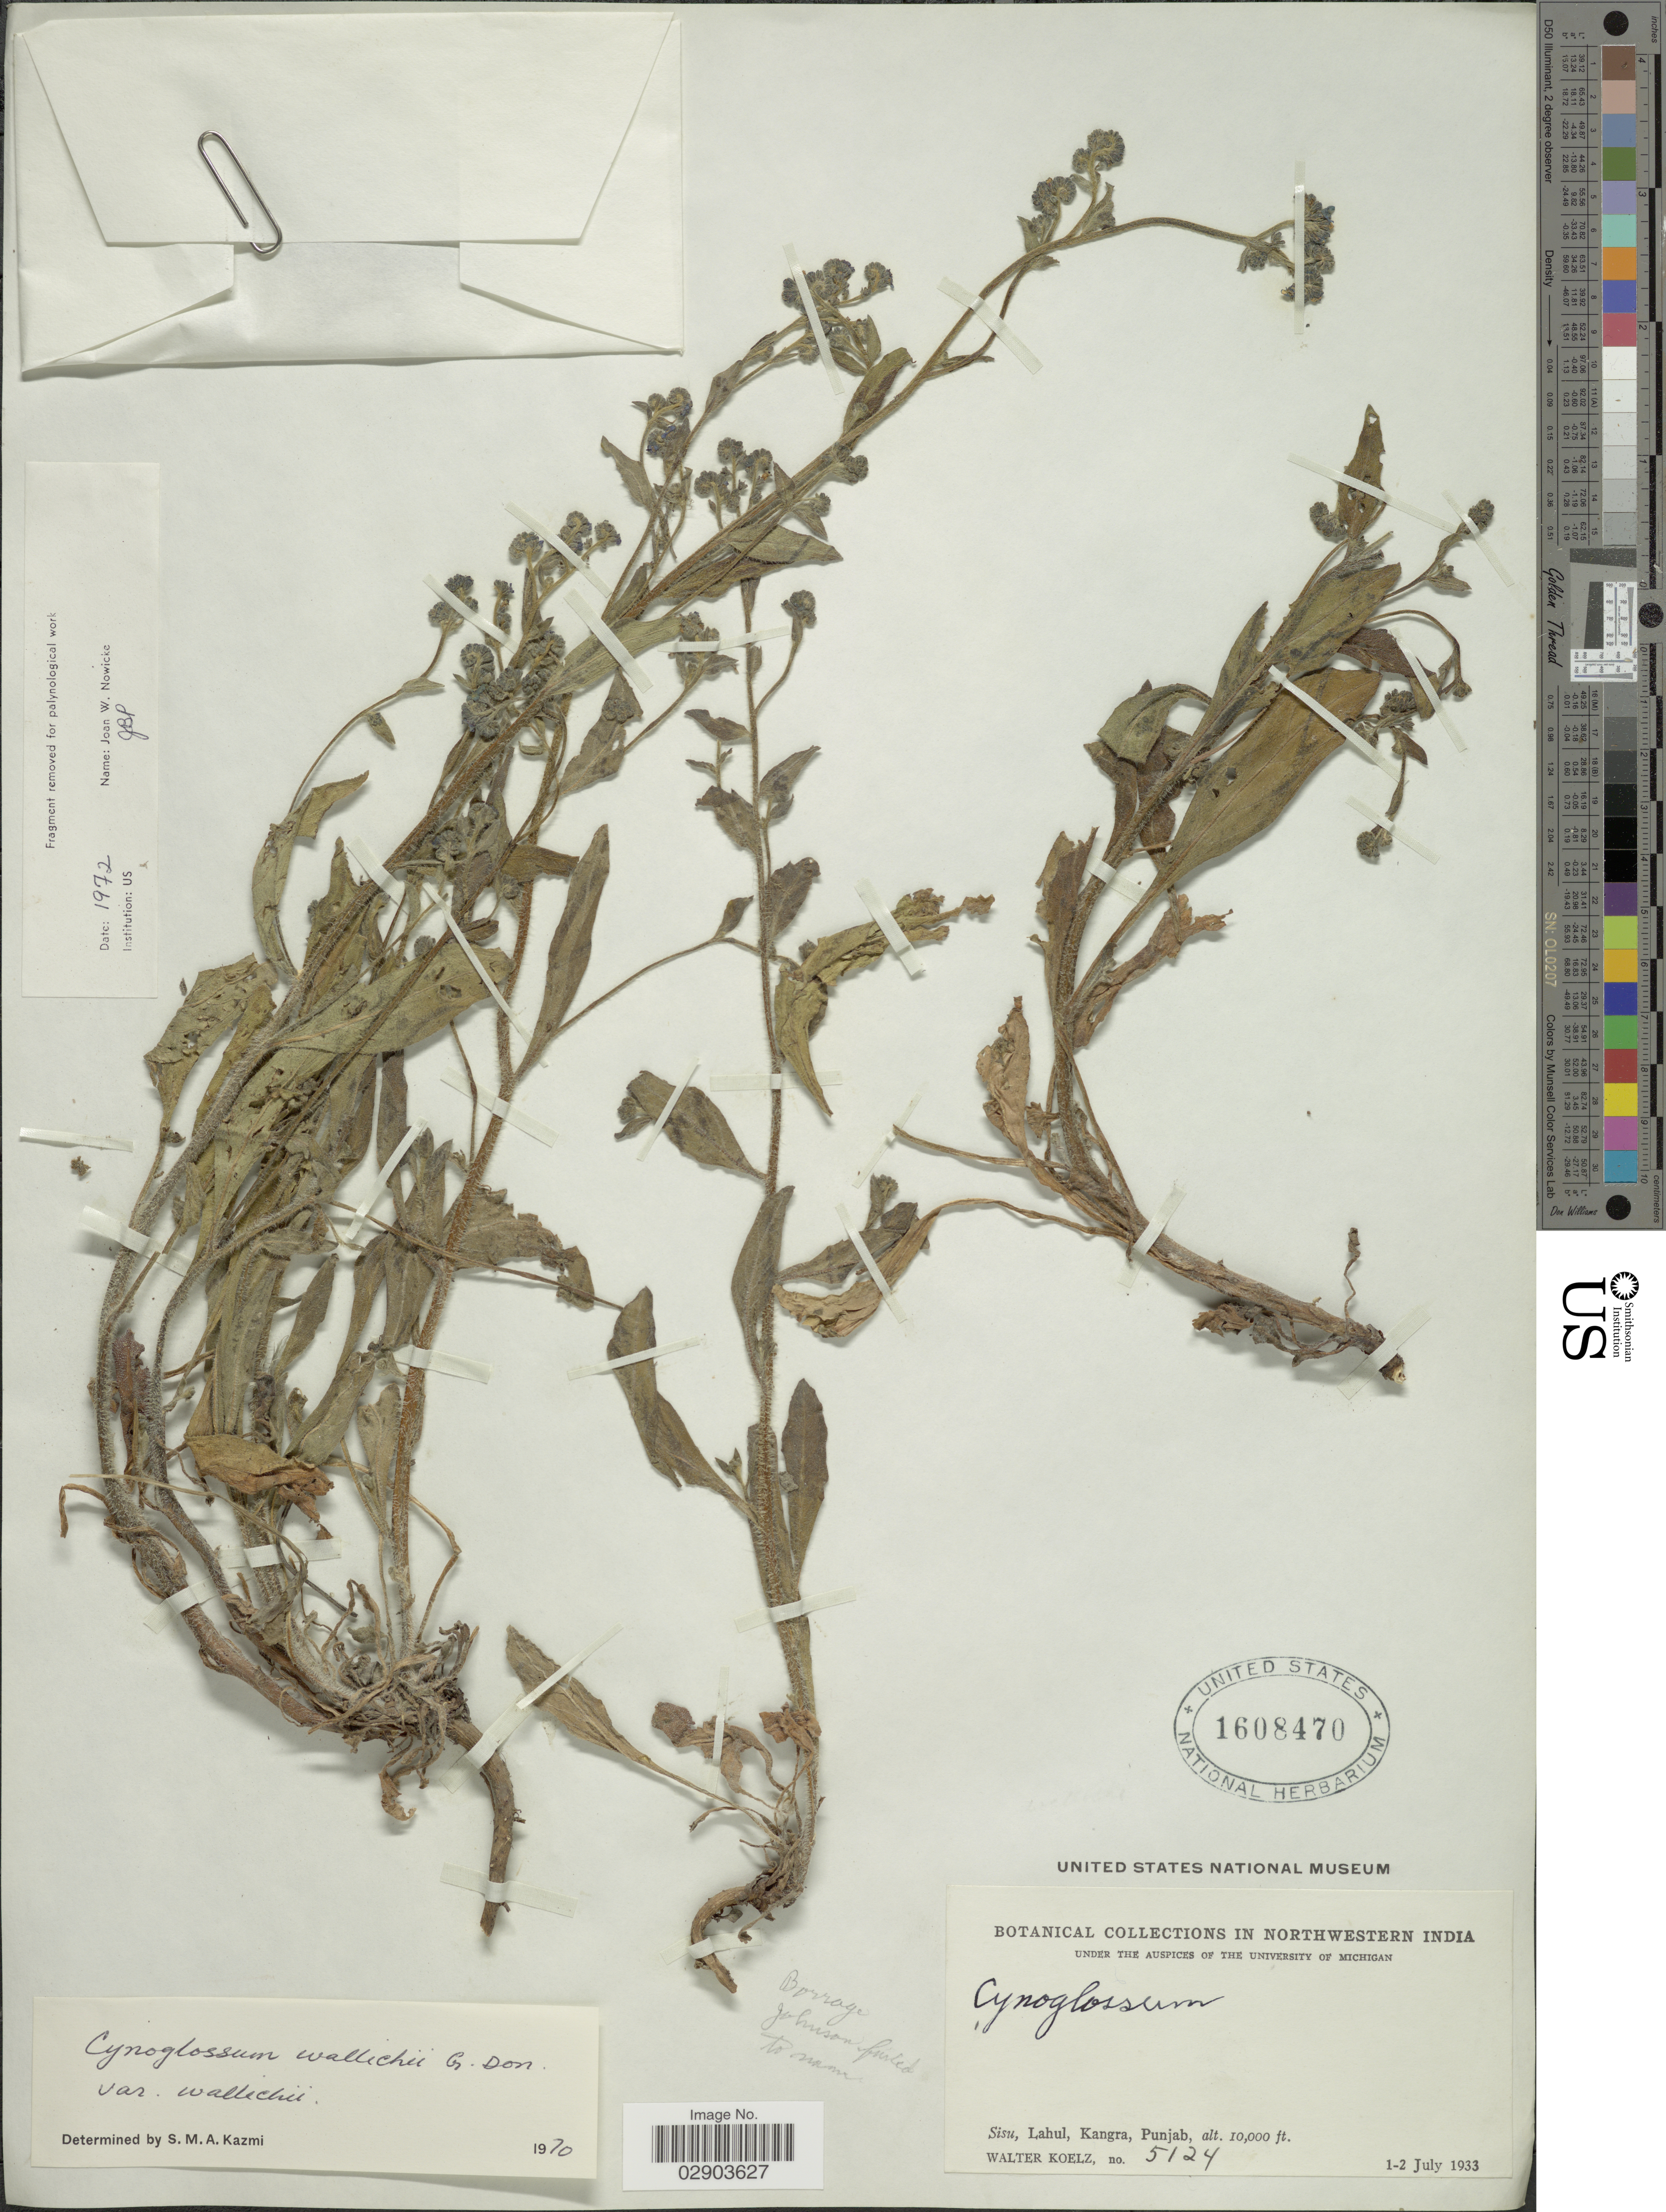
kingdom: Plantae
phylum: Tracheophyta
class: Magnoliopsida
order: Boraginales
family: Boraginaceae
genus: Cynoglossum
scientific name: Cynoglossum wallichii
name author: G. Don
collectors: W. N. Koelz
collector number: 5124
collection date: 1933-07-01/1933-07-02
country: India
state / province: Punjab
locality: Northwestern India, Sisu, Lahul, Kangra, Punjab.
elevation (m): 3048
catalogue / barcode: US 1608470